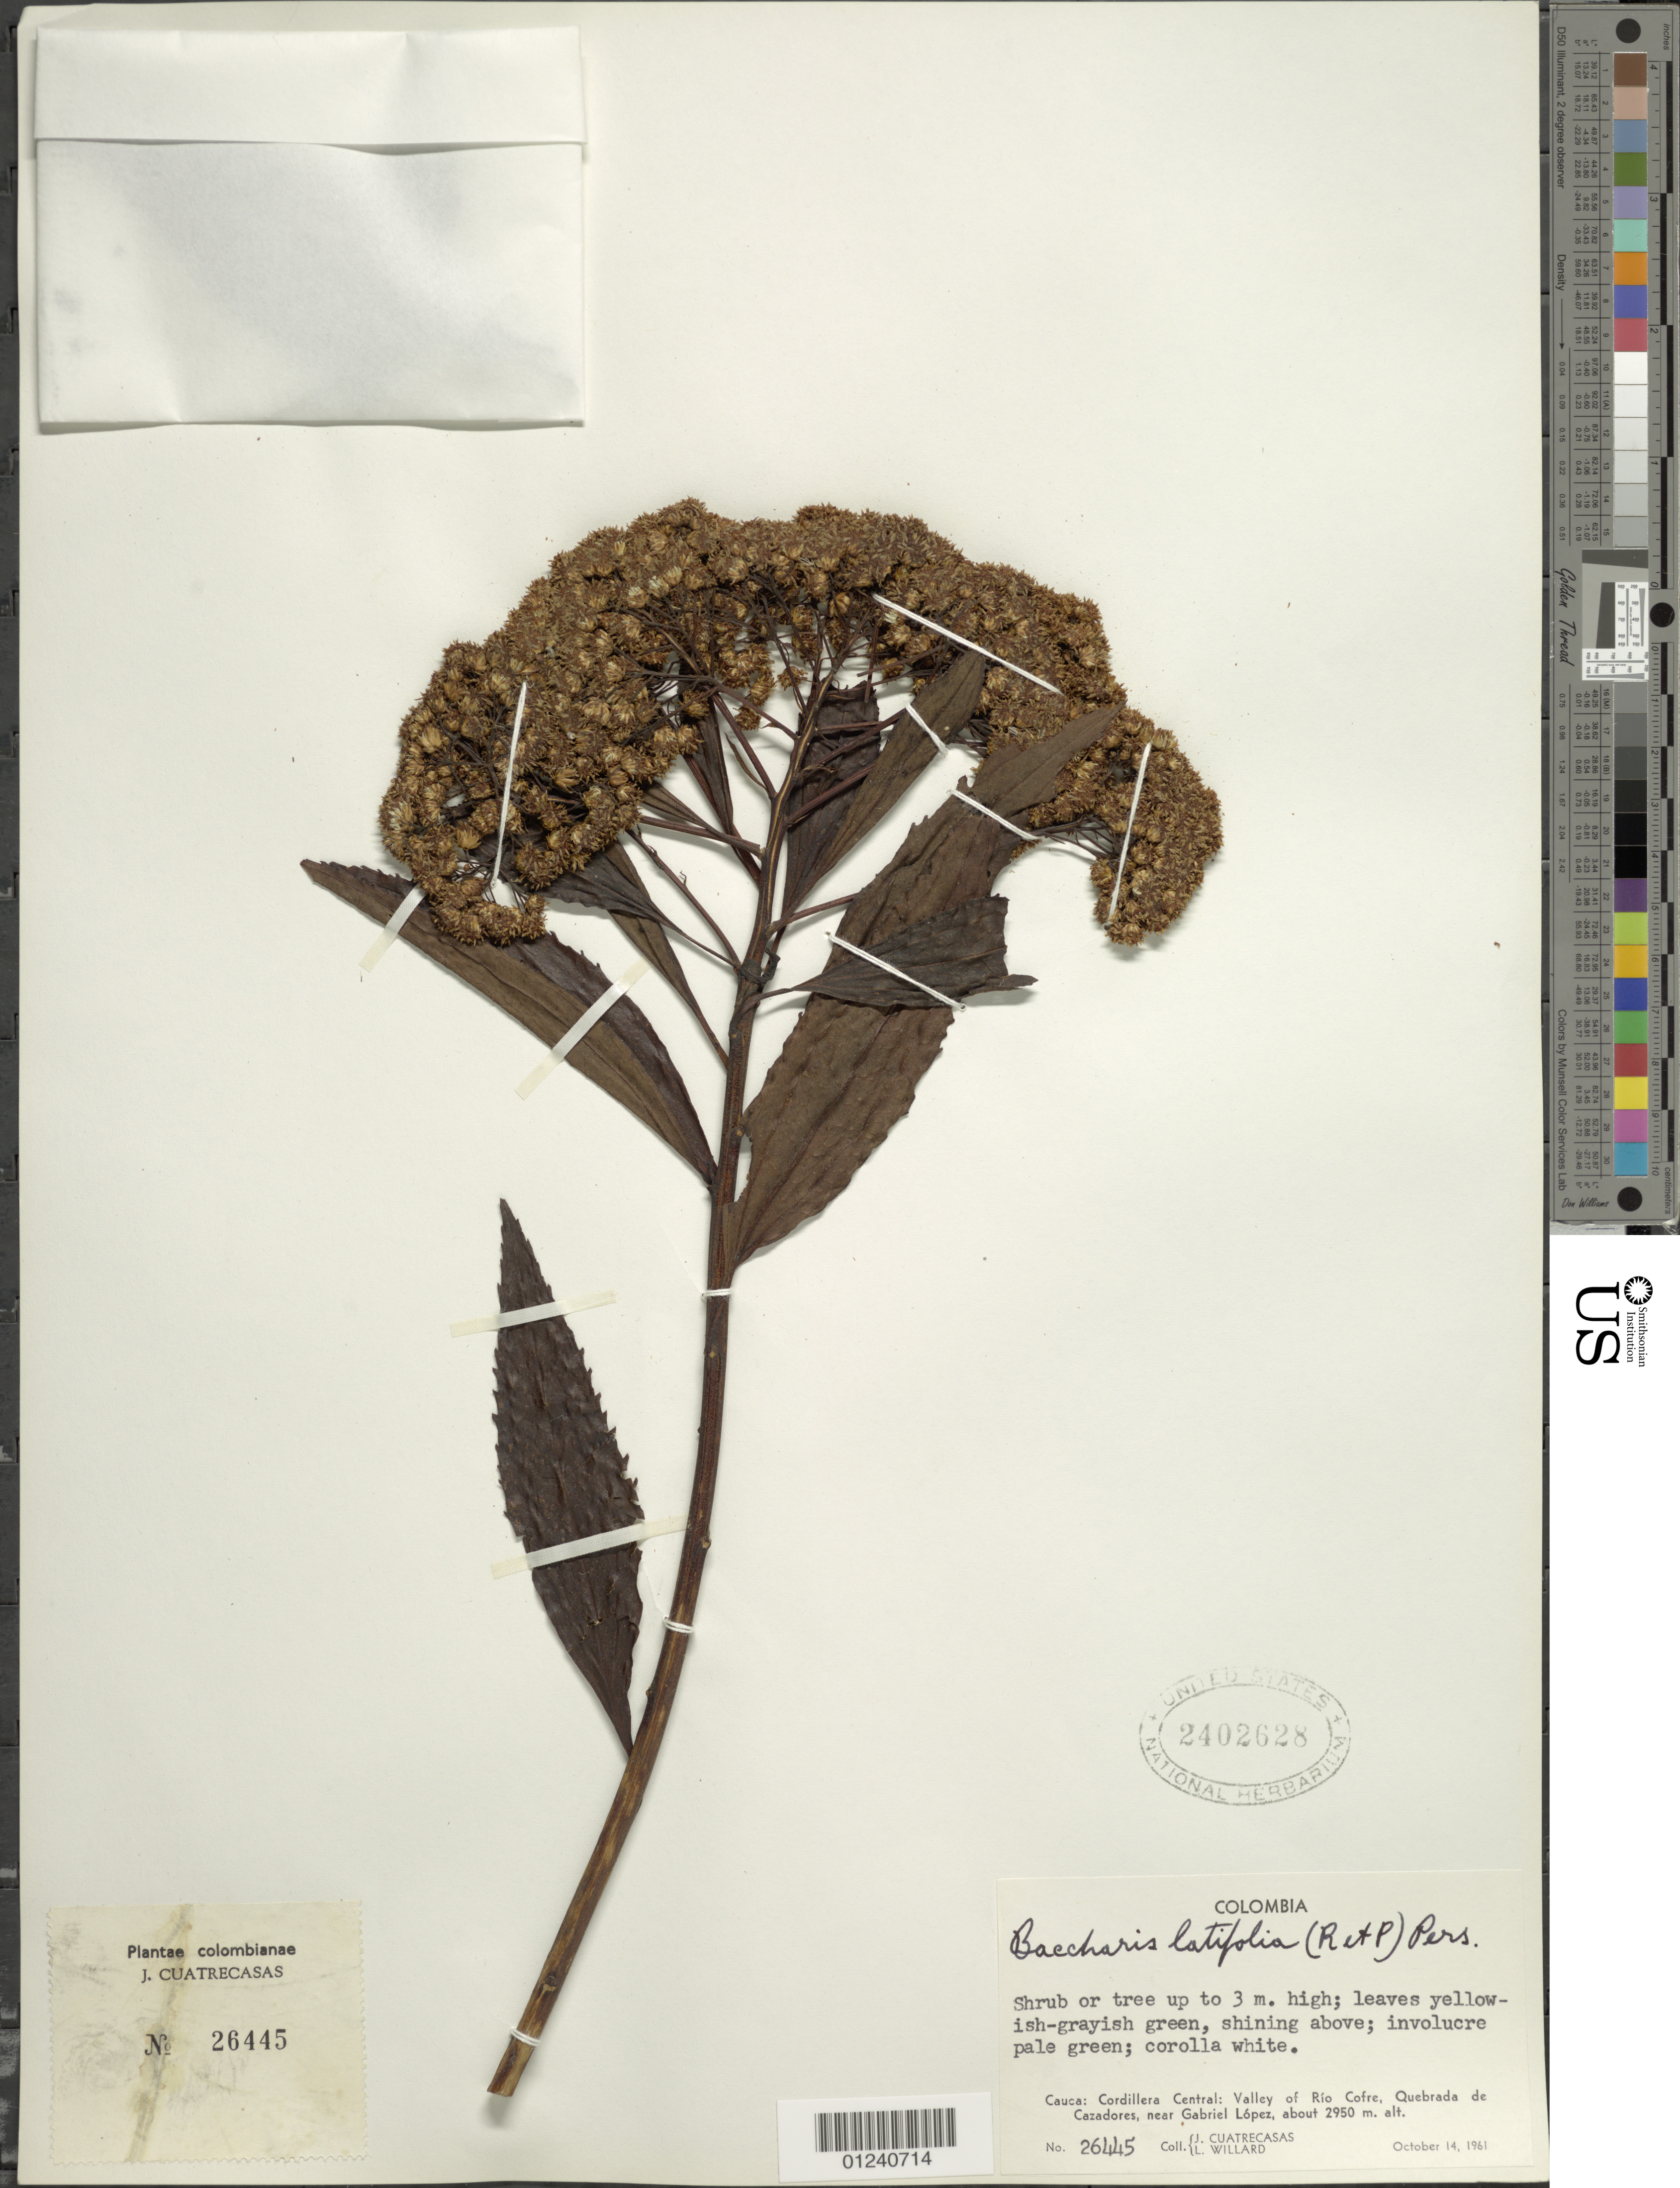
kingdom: Plantae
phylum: Tracheophyta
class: Magnoliopsida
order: Asterales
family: Asteraceae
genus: Baccharis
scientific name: Baccharis latifolia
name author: (Ruiz & Pav.) Pers.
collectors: J. Cuatrecasas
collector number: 26445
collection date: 1961-10-14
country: Colombia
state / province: Cauca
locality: Cordillera Central: Valley of Rio Cofre, Quebrada de Cazadores, near Gabriel Lopez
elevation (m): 2950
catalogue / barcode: US 2402628